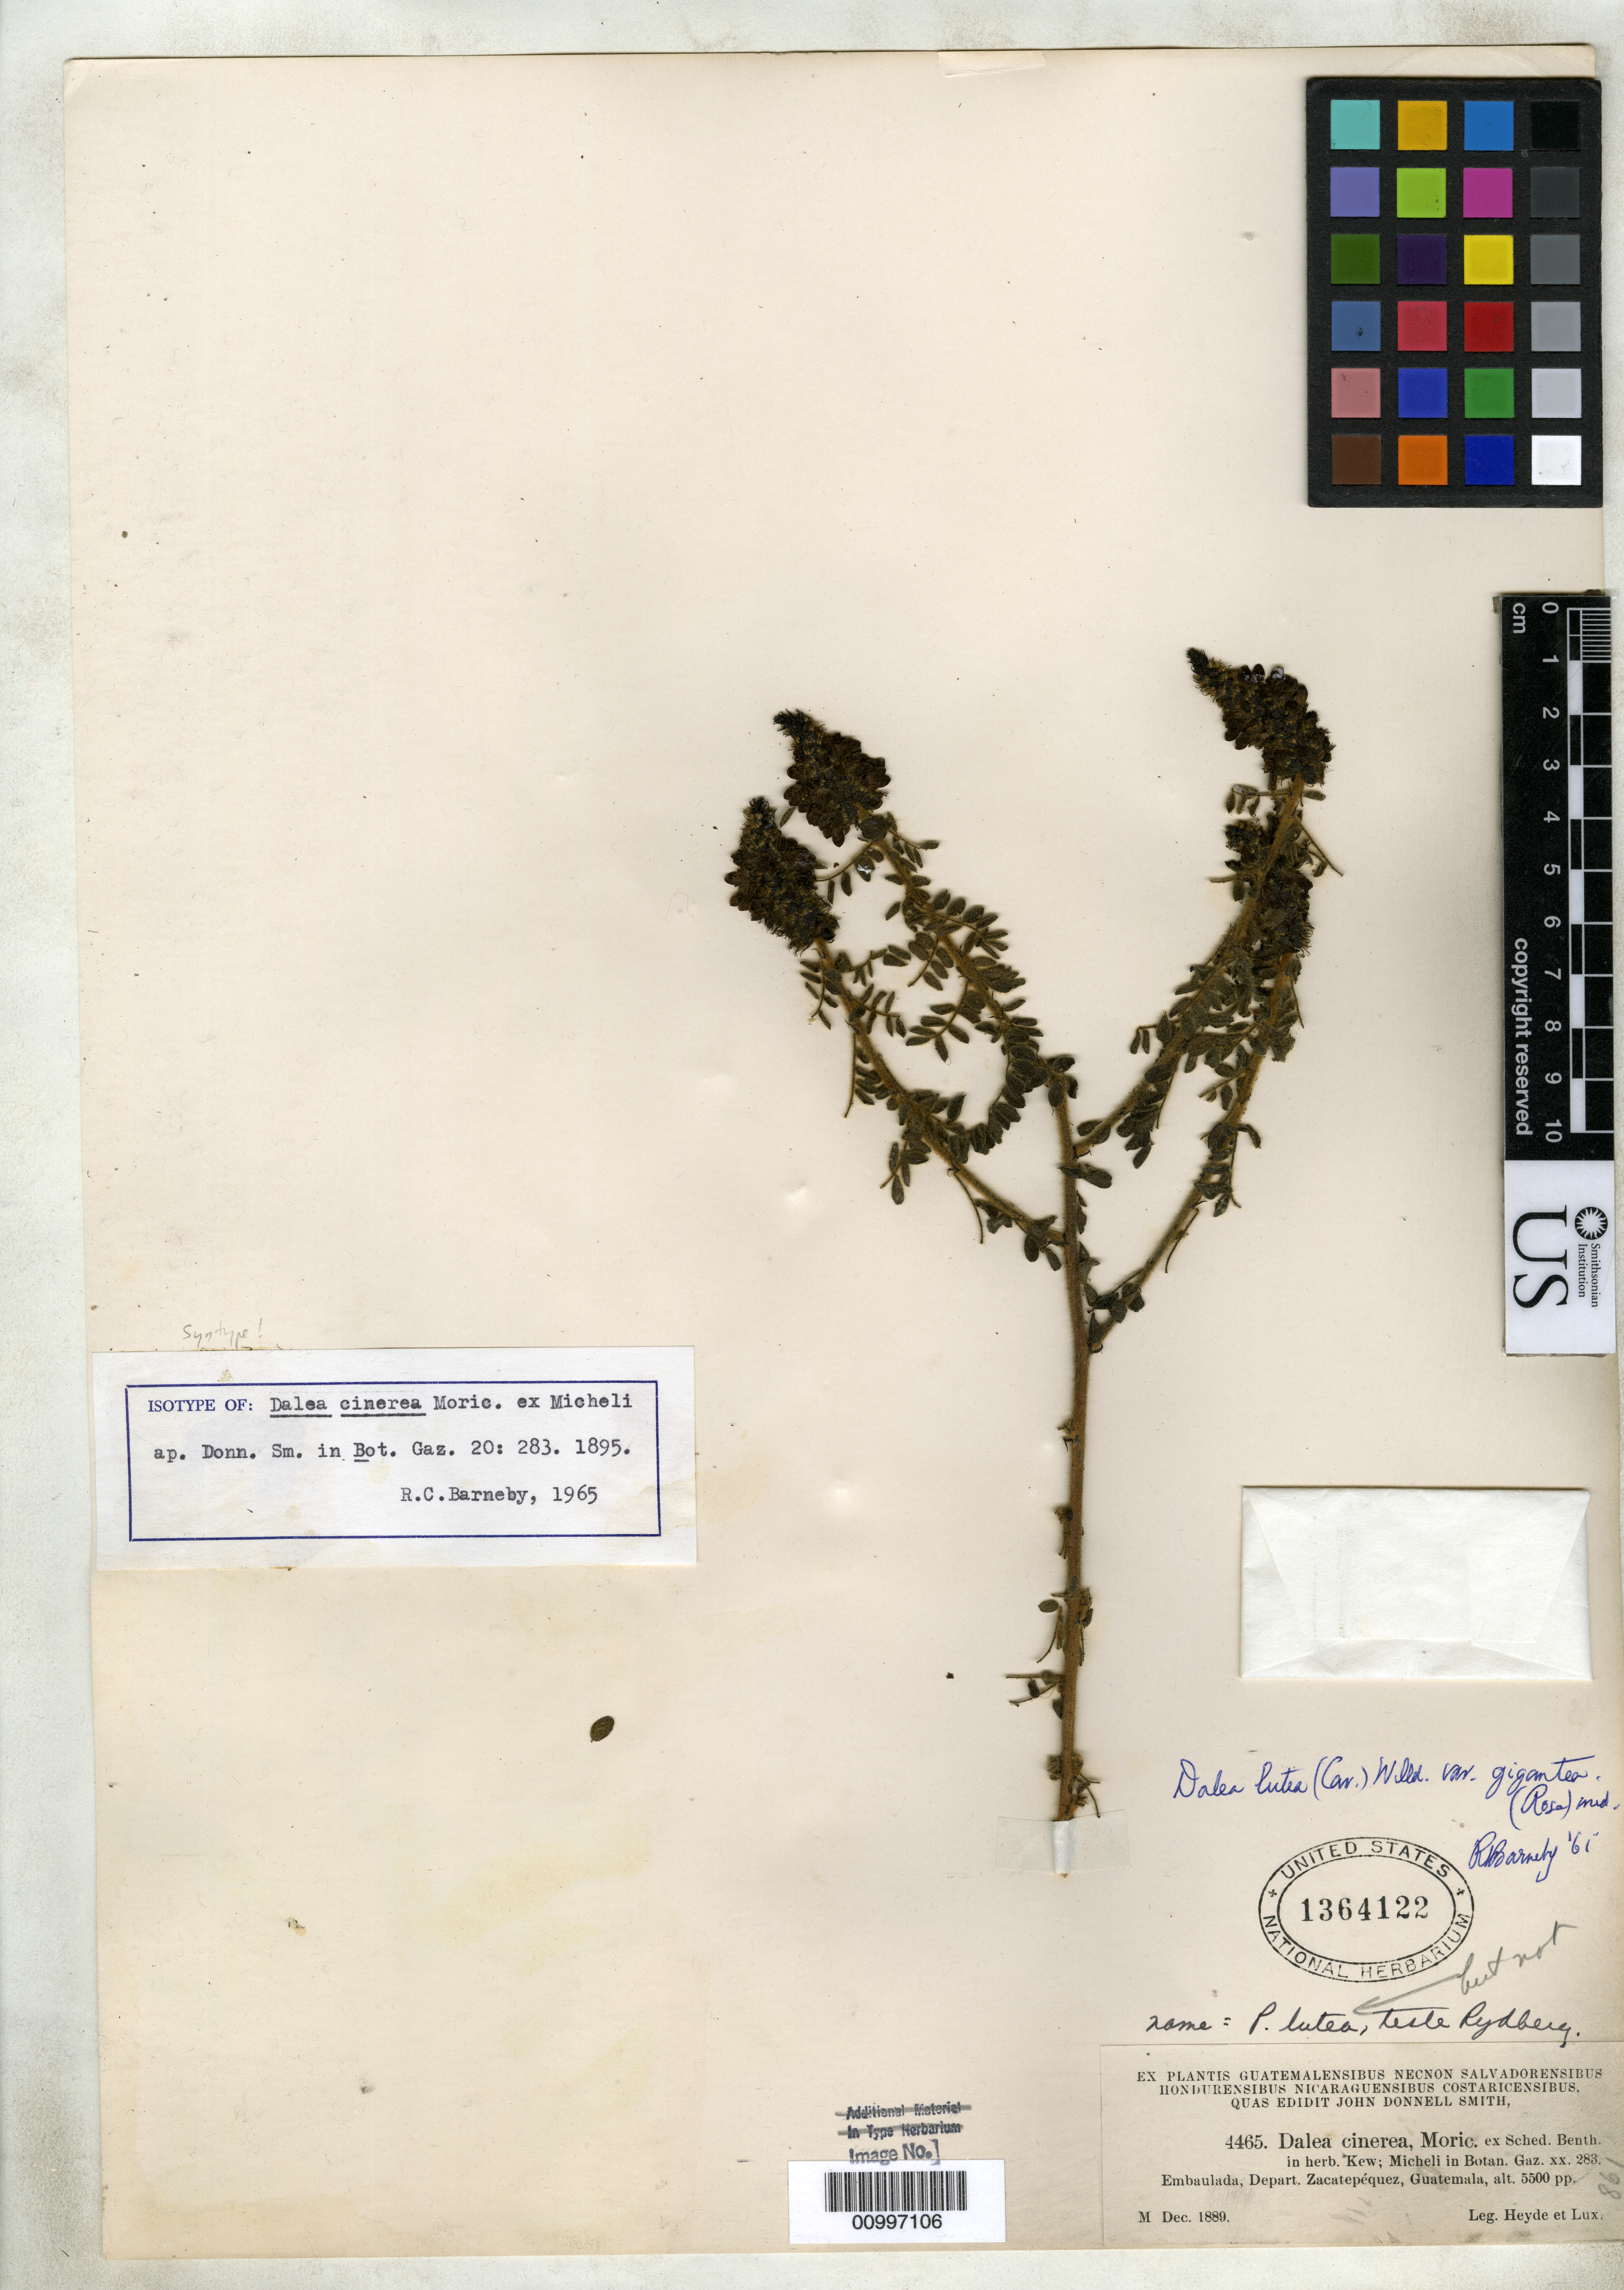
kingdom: Plantae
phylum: Tracheophyta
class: Magnoliopsida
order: Fabales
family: Fabaceae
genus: Dalea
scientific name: Dalea cinerea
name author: Moric. ex Benth.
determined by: Barneby, Rupert C., (NY)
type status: Syntype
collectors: E. T. Heyde & E. Lux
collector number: J.D.S. 4465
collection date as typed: Dec 1889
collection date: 1889-12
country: Guatemala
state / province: Sacatepéquez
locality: Embaulada, Depart. Zacatepéquez.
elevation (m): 1676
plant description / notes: Specimen ex John Donnell Smith herbarium. Annotated by Barneby (1965) as "isotype" but lectotype collection is Gómez 999 as designated by Barneby, Mem. New York Bot. Gard. 27: 481 (1977).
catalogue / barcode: US 1364122